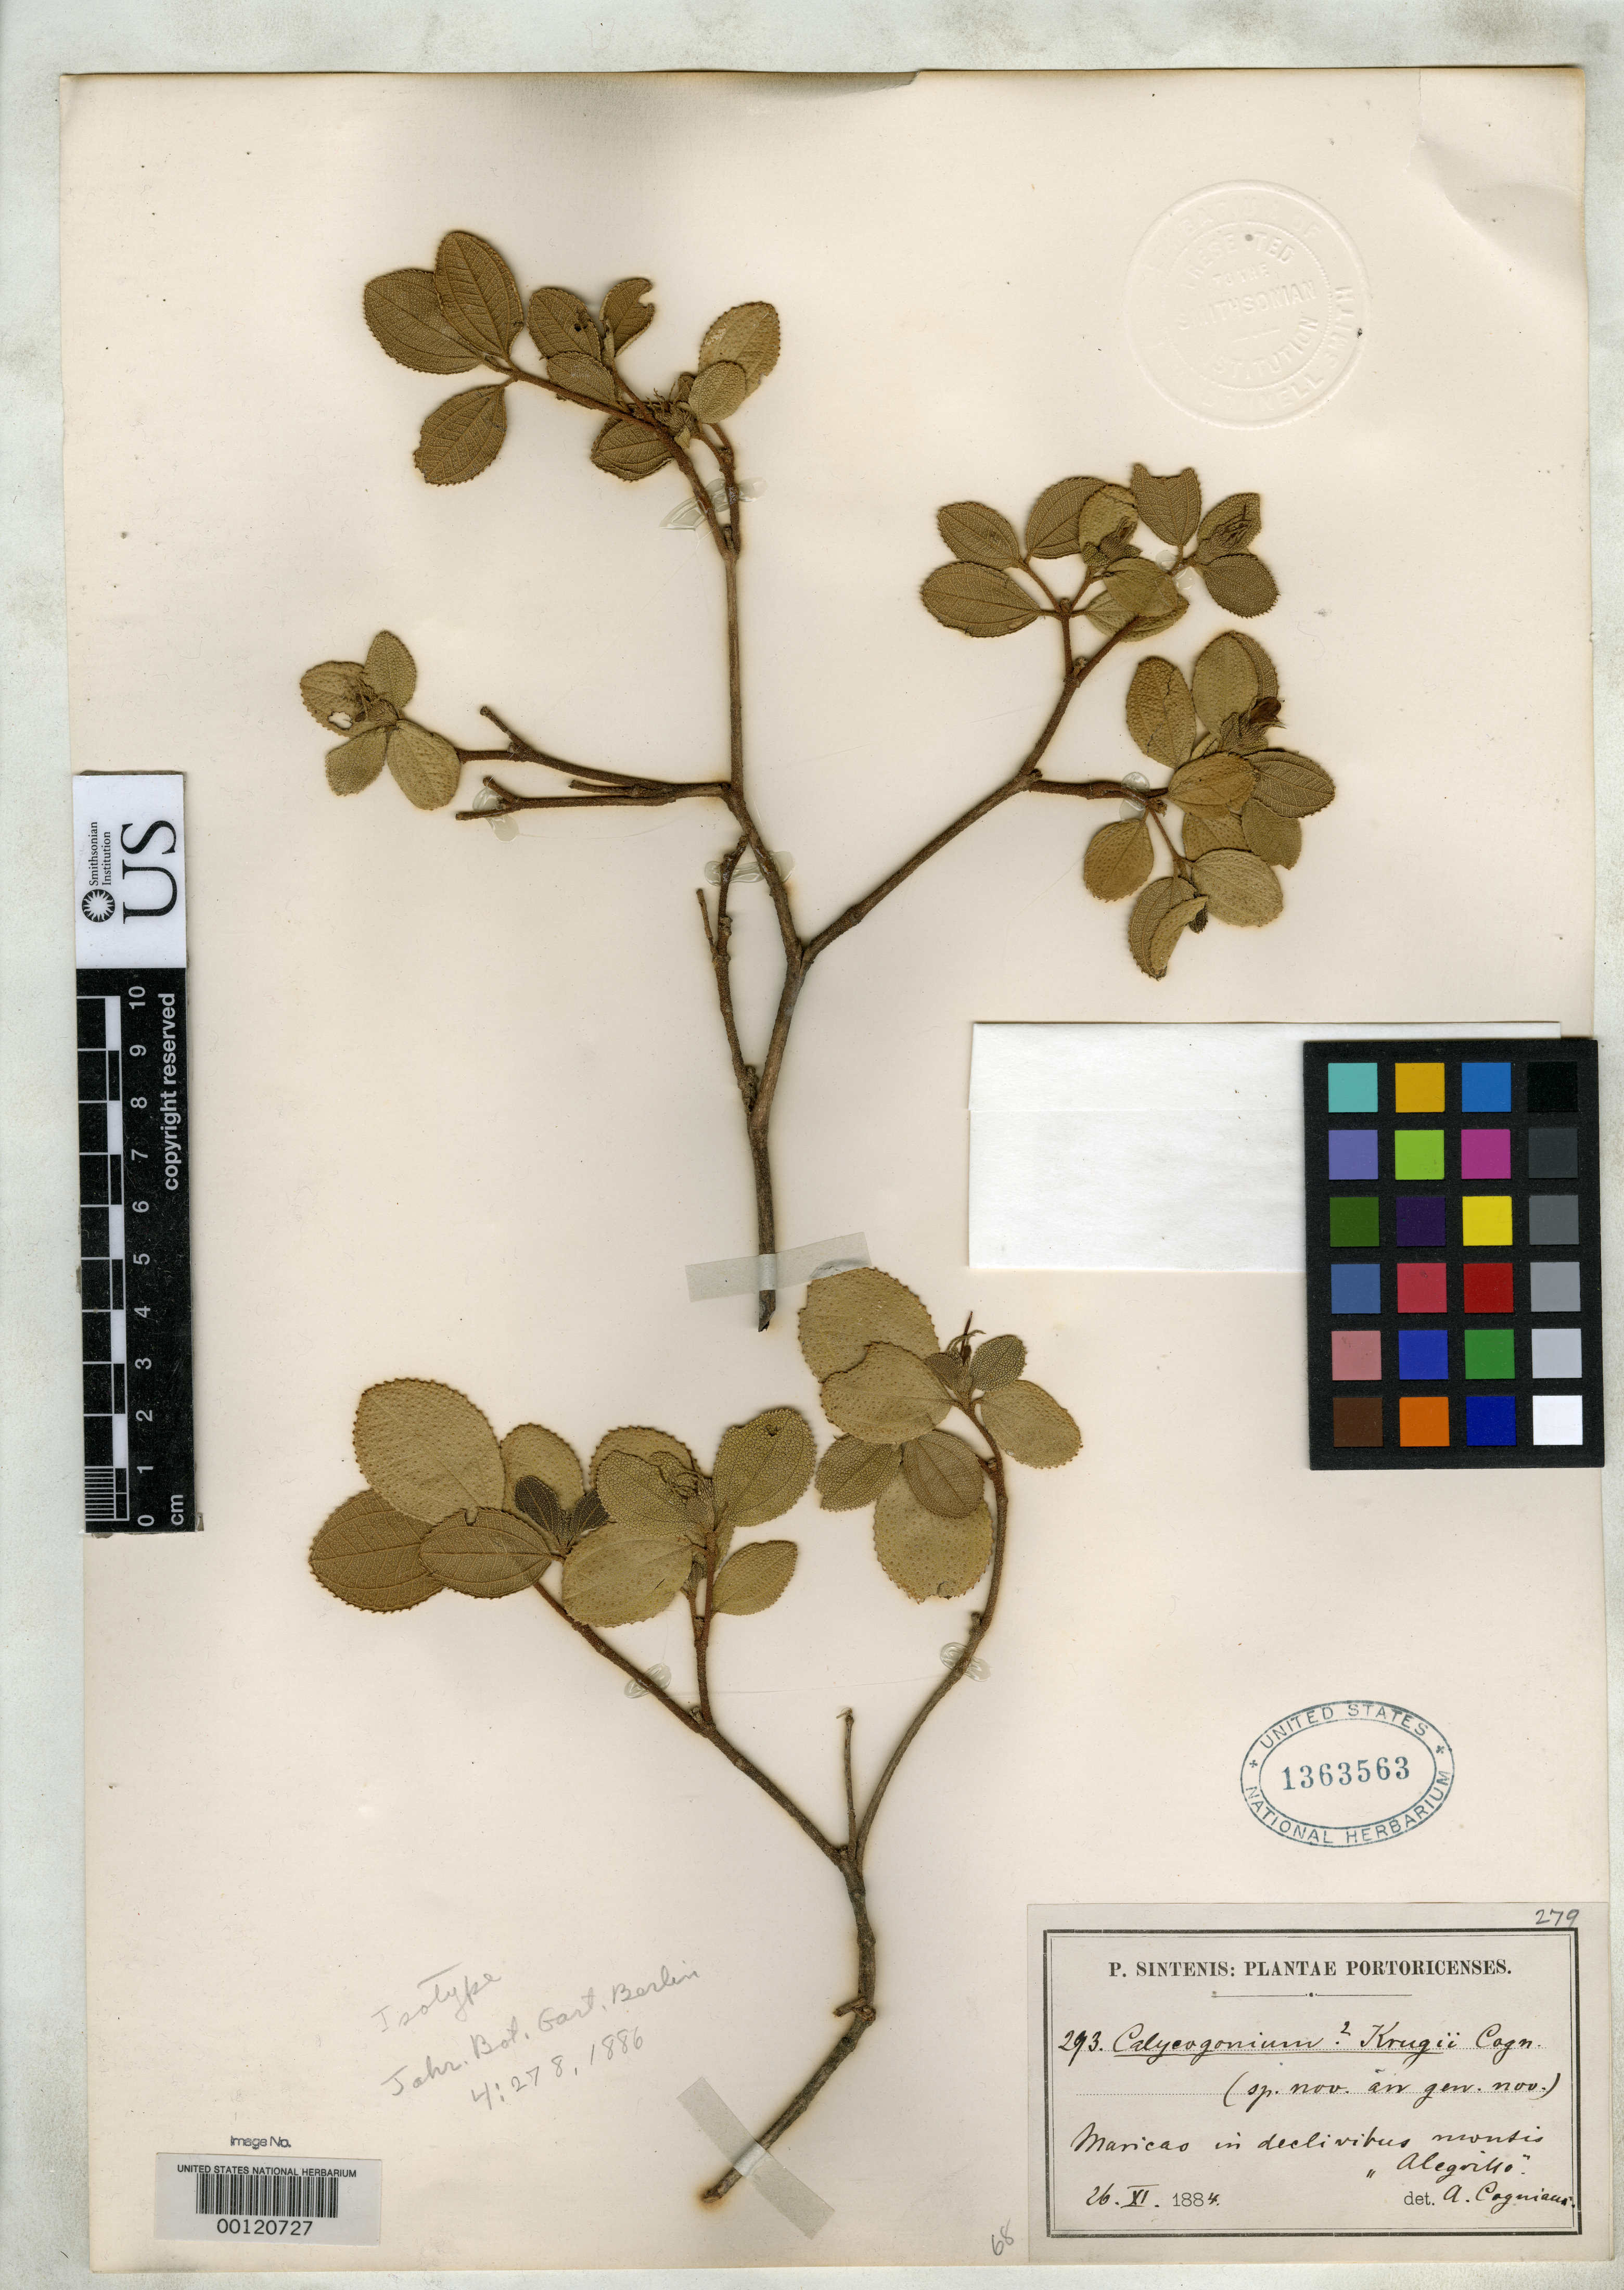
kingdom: Plantae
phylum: Tracheophyta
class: Magnoliopsida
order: Myrtales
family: Melastomataceae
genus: Calycogonium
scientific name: Calycogonium krugii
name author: Cogn.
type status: Isotype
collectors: P. Sintenis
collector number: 293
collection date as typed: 26 Nov 1884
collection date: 1884-11-26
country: Puerto Rico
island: Greater Antilles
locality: Maricao in declivibus montis "Alegrillo"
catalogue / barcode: US 1363563